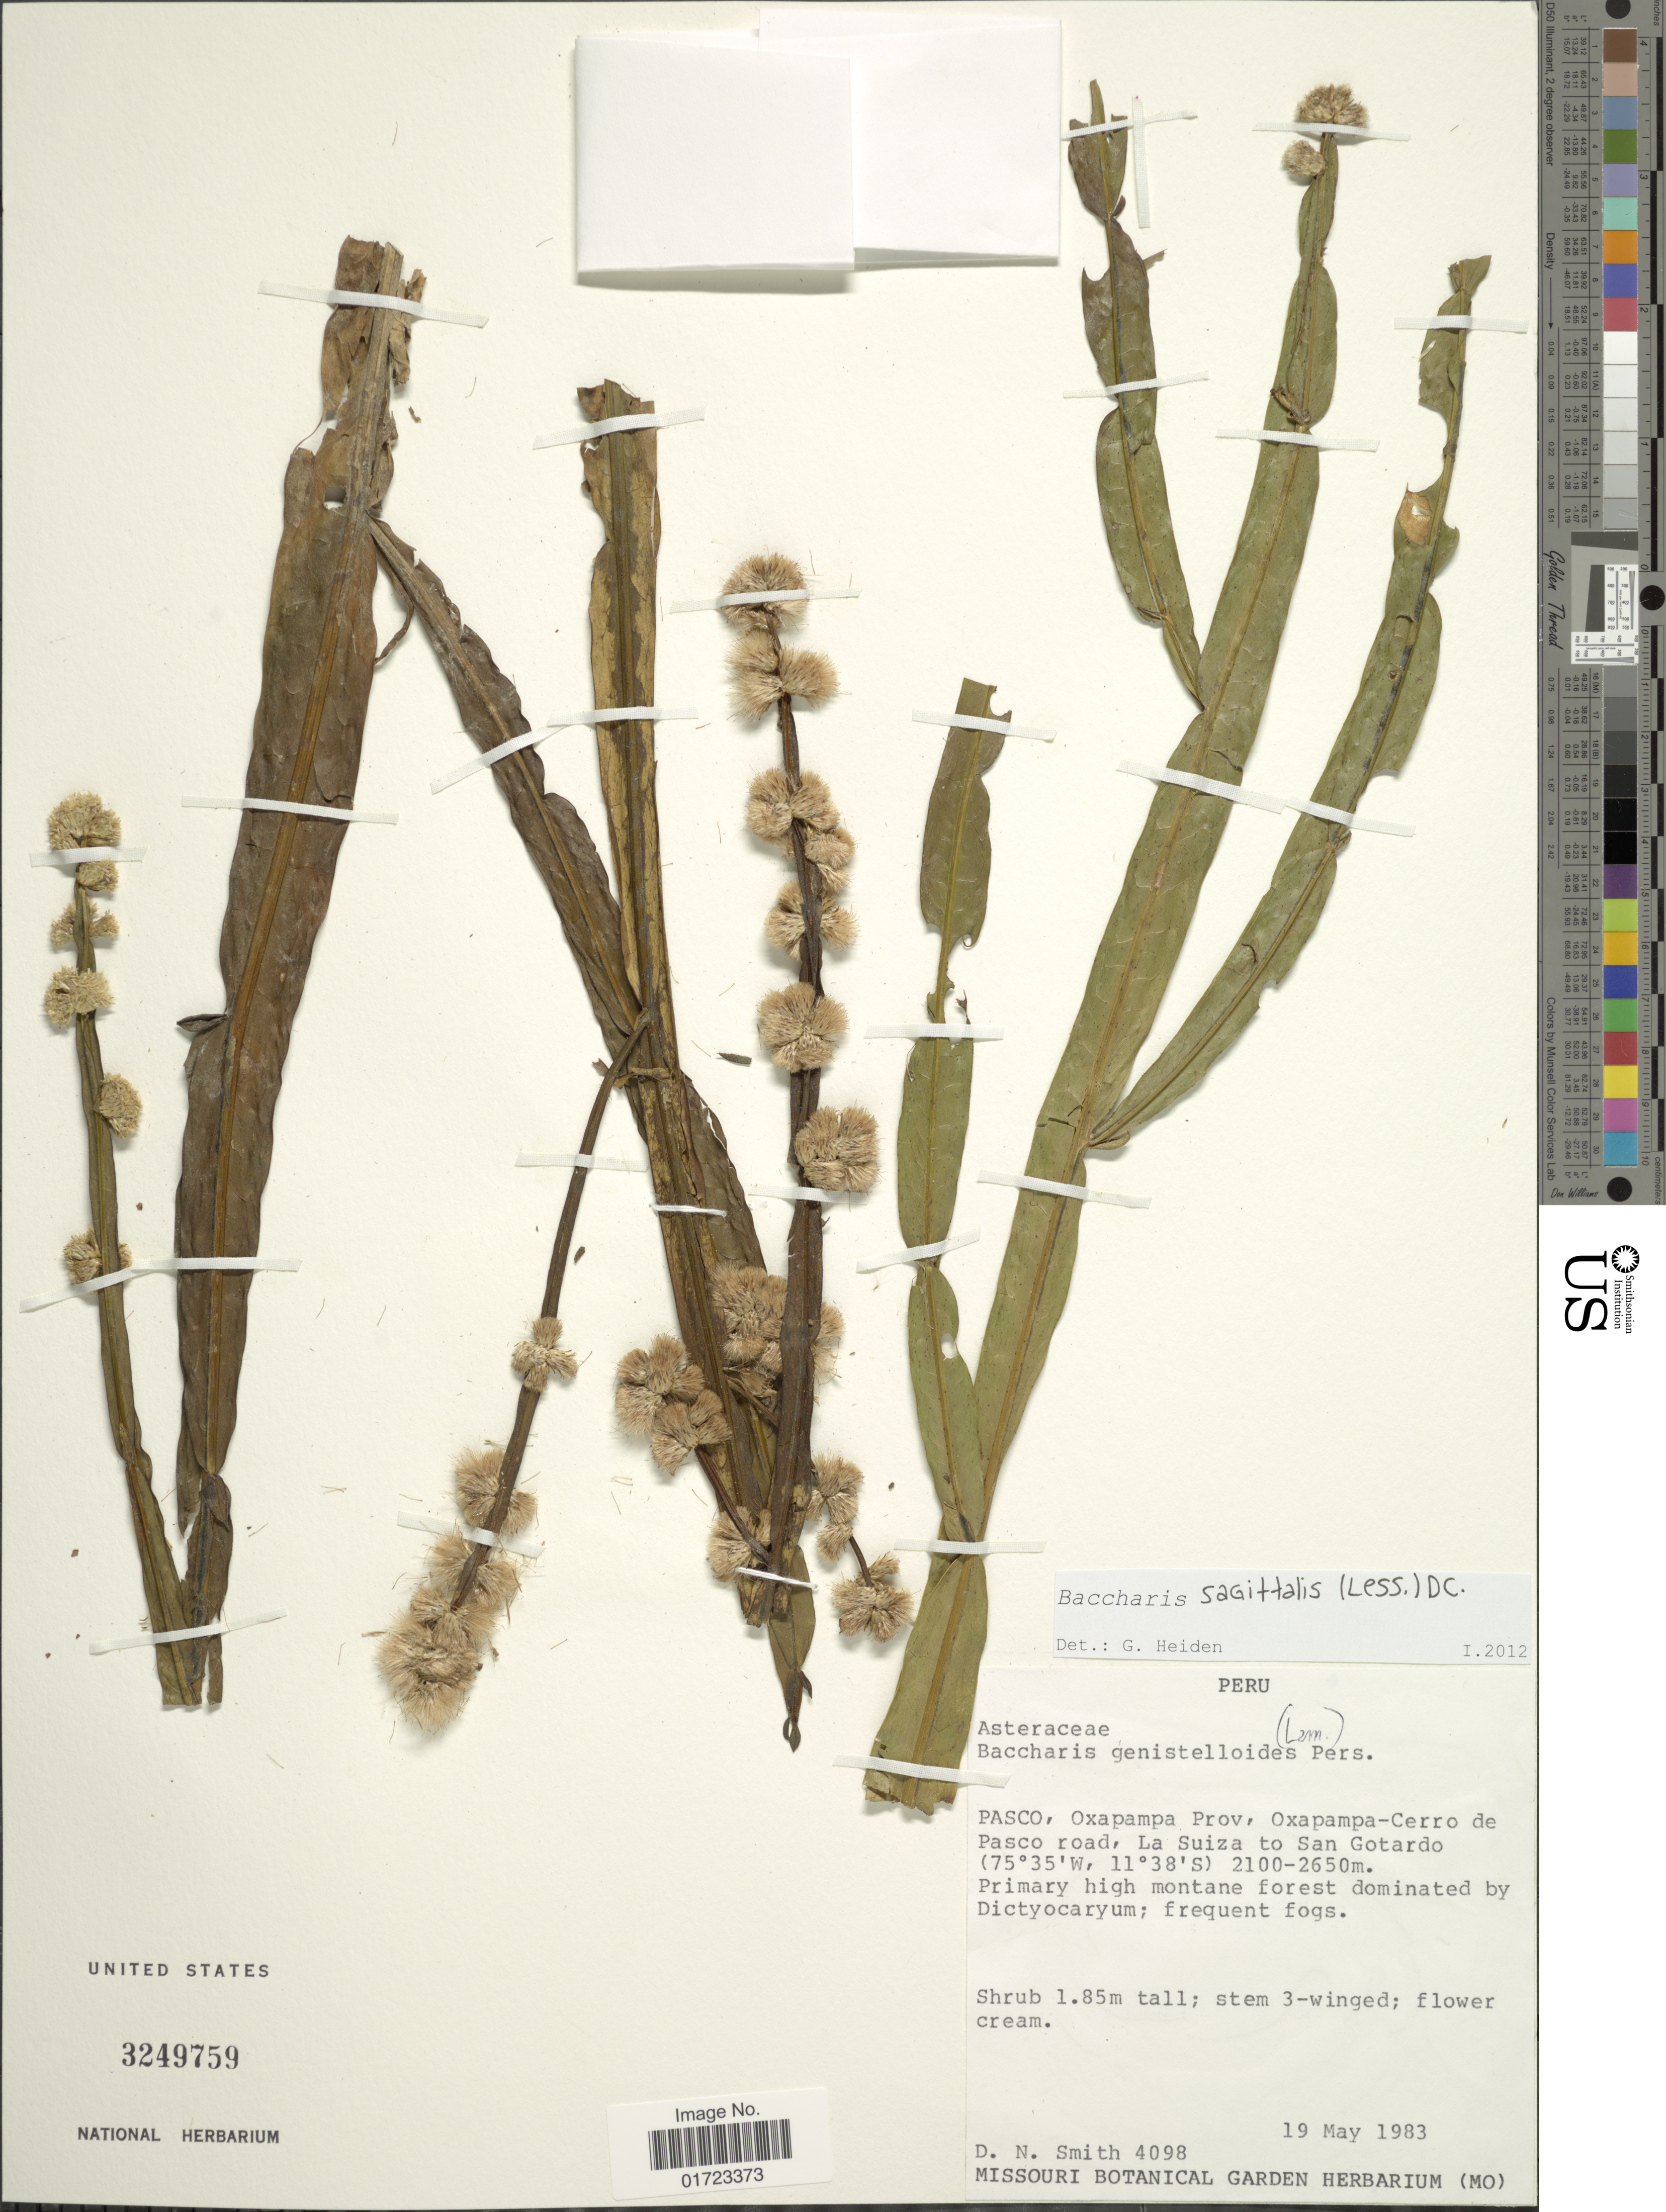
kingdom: Plantae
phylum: Tracheophyta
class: Magnoliopsida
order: Asterales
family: Asteraceae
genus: Baccharis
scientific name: Baccharis sagittalis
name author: (Less.) DC.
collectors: D. Smith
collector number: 4098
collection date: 1983-05-19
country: Peru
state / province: Pasco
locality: Pasco, Oxapampa Prov. Oxapampa-Cerro de Pasco road, La Suiza to San Gotardo.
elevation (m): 2100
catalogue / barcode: US 3249759